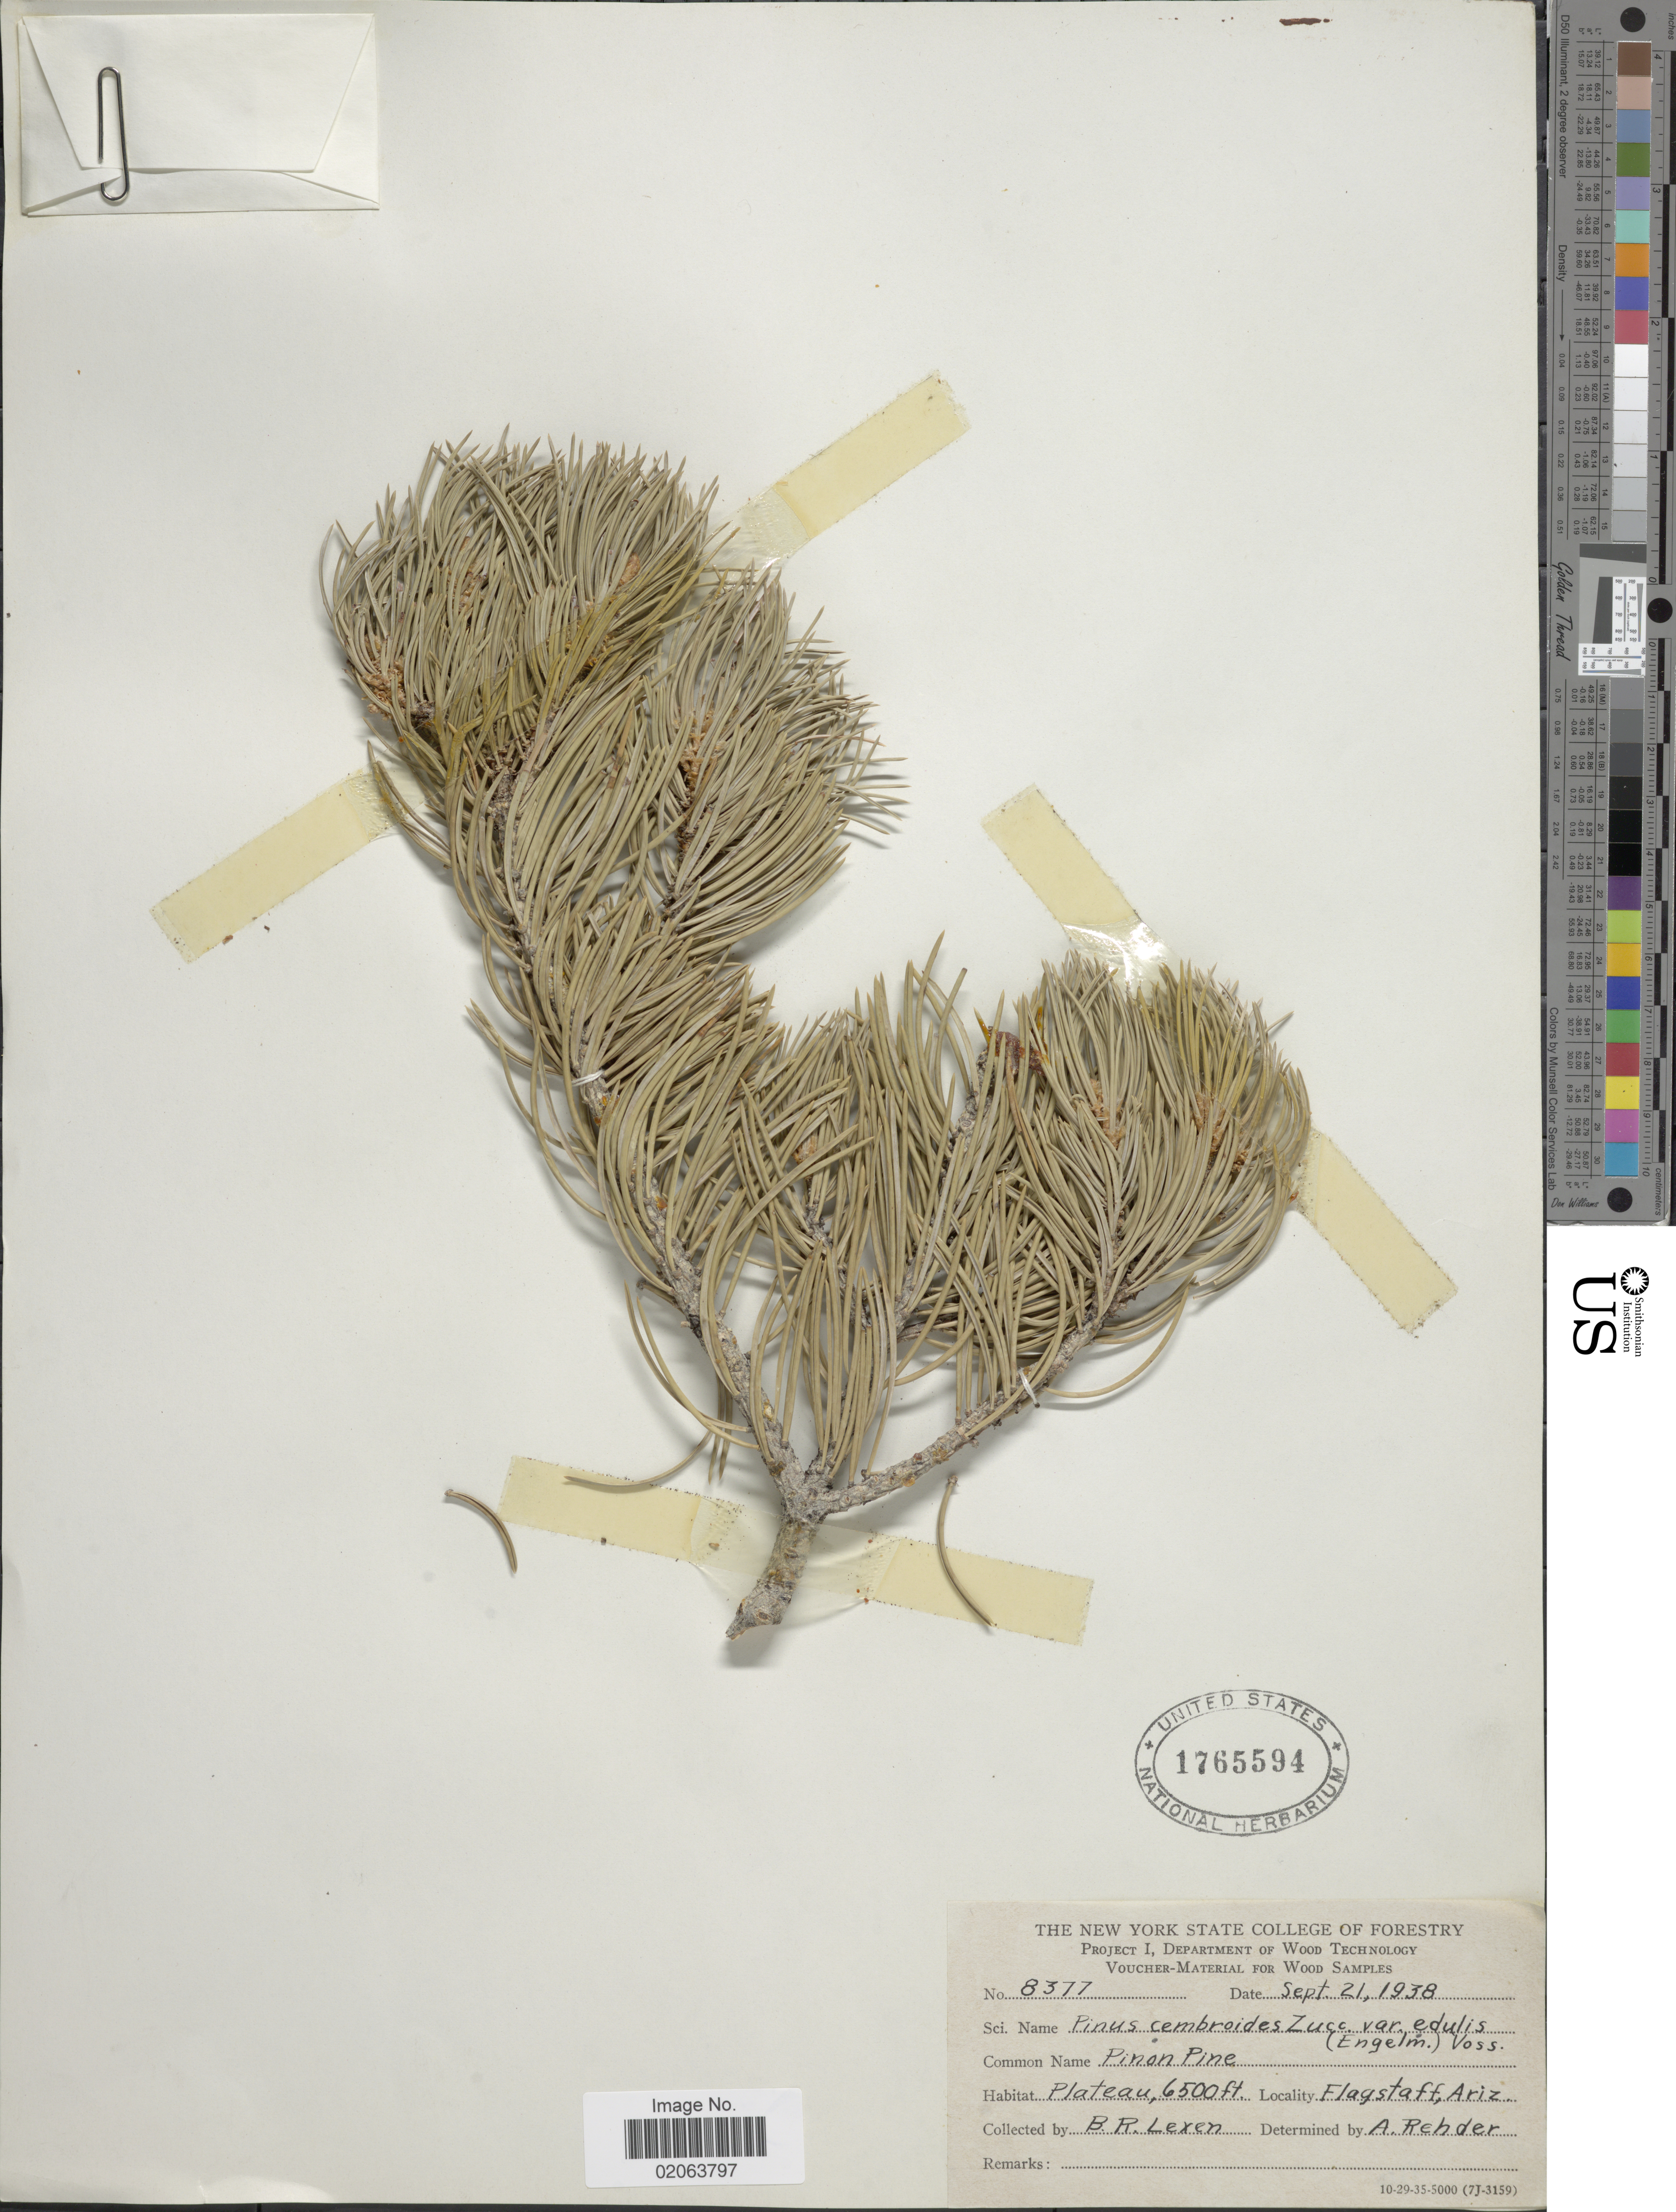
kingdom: Plantae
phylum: Tracheophyta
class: Pinopsida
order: Pinales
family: Pinaceae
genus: Pinus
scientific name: Pinus edulis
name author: Engelm.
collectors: B. Lexen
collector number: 8377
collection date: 1938-09-21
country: United States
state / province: Arizona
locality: Flagstaff, Ariz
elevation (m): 1981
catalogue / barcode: US 1765594